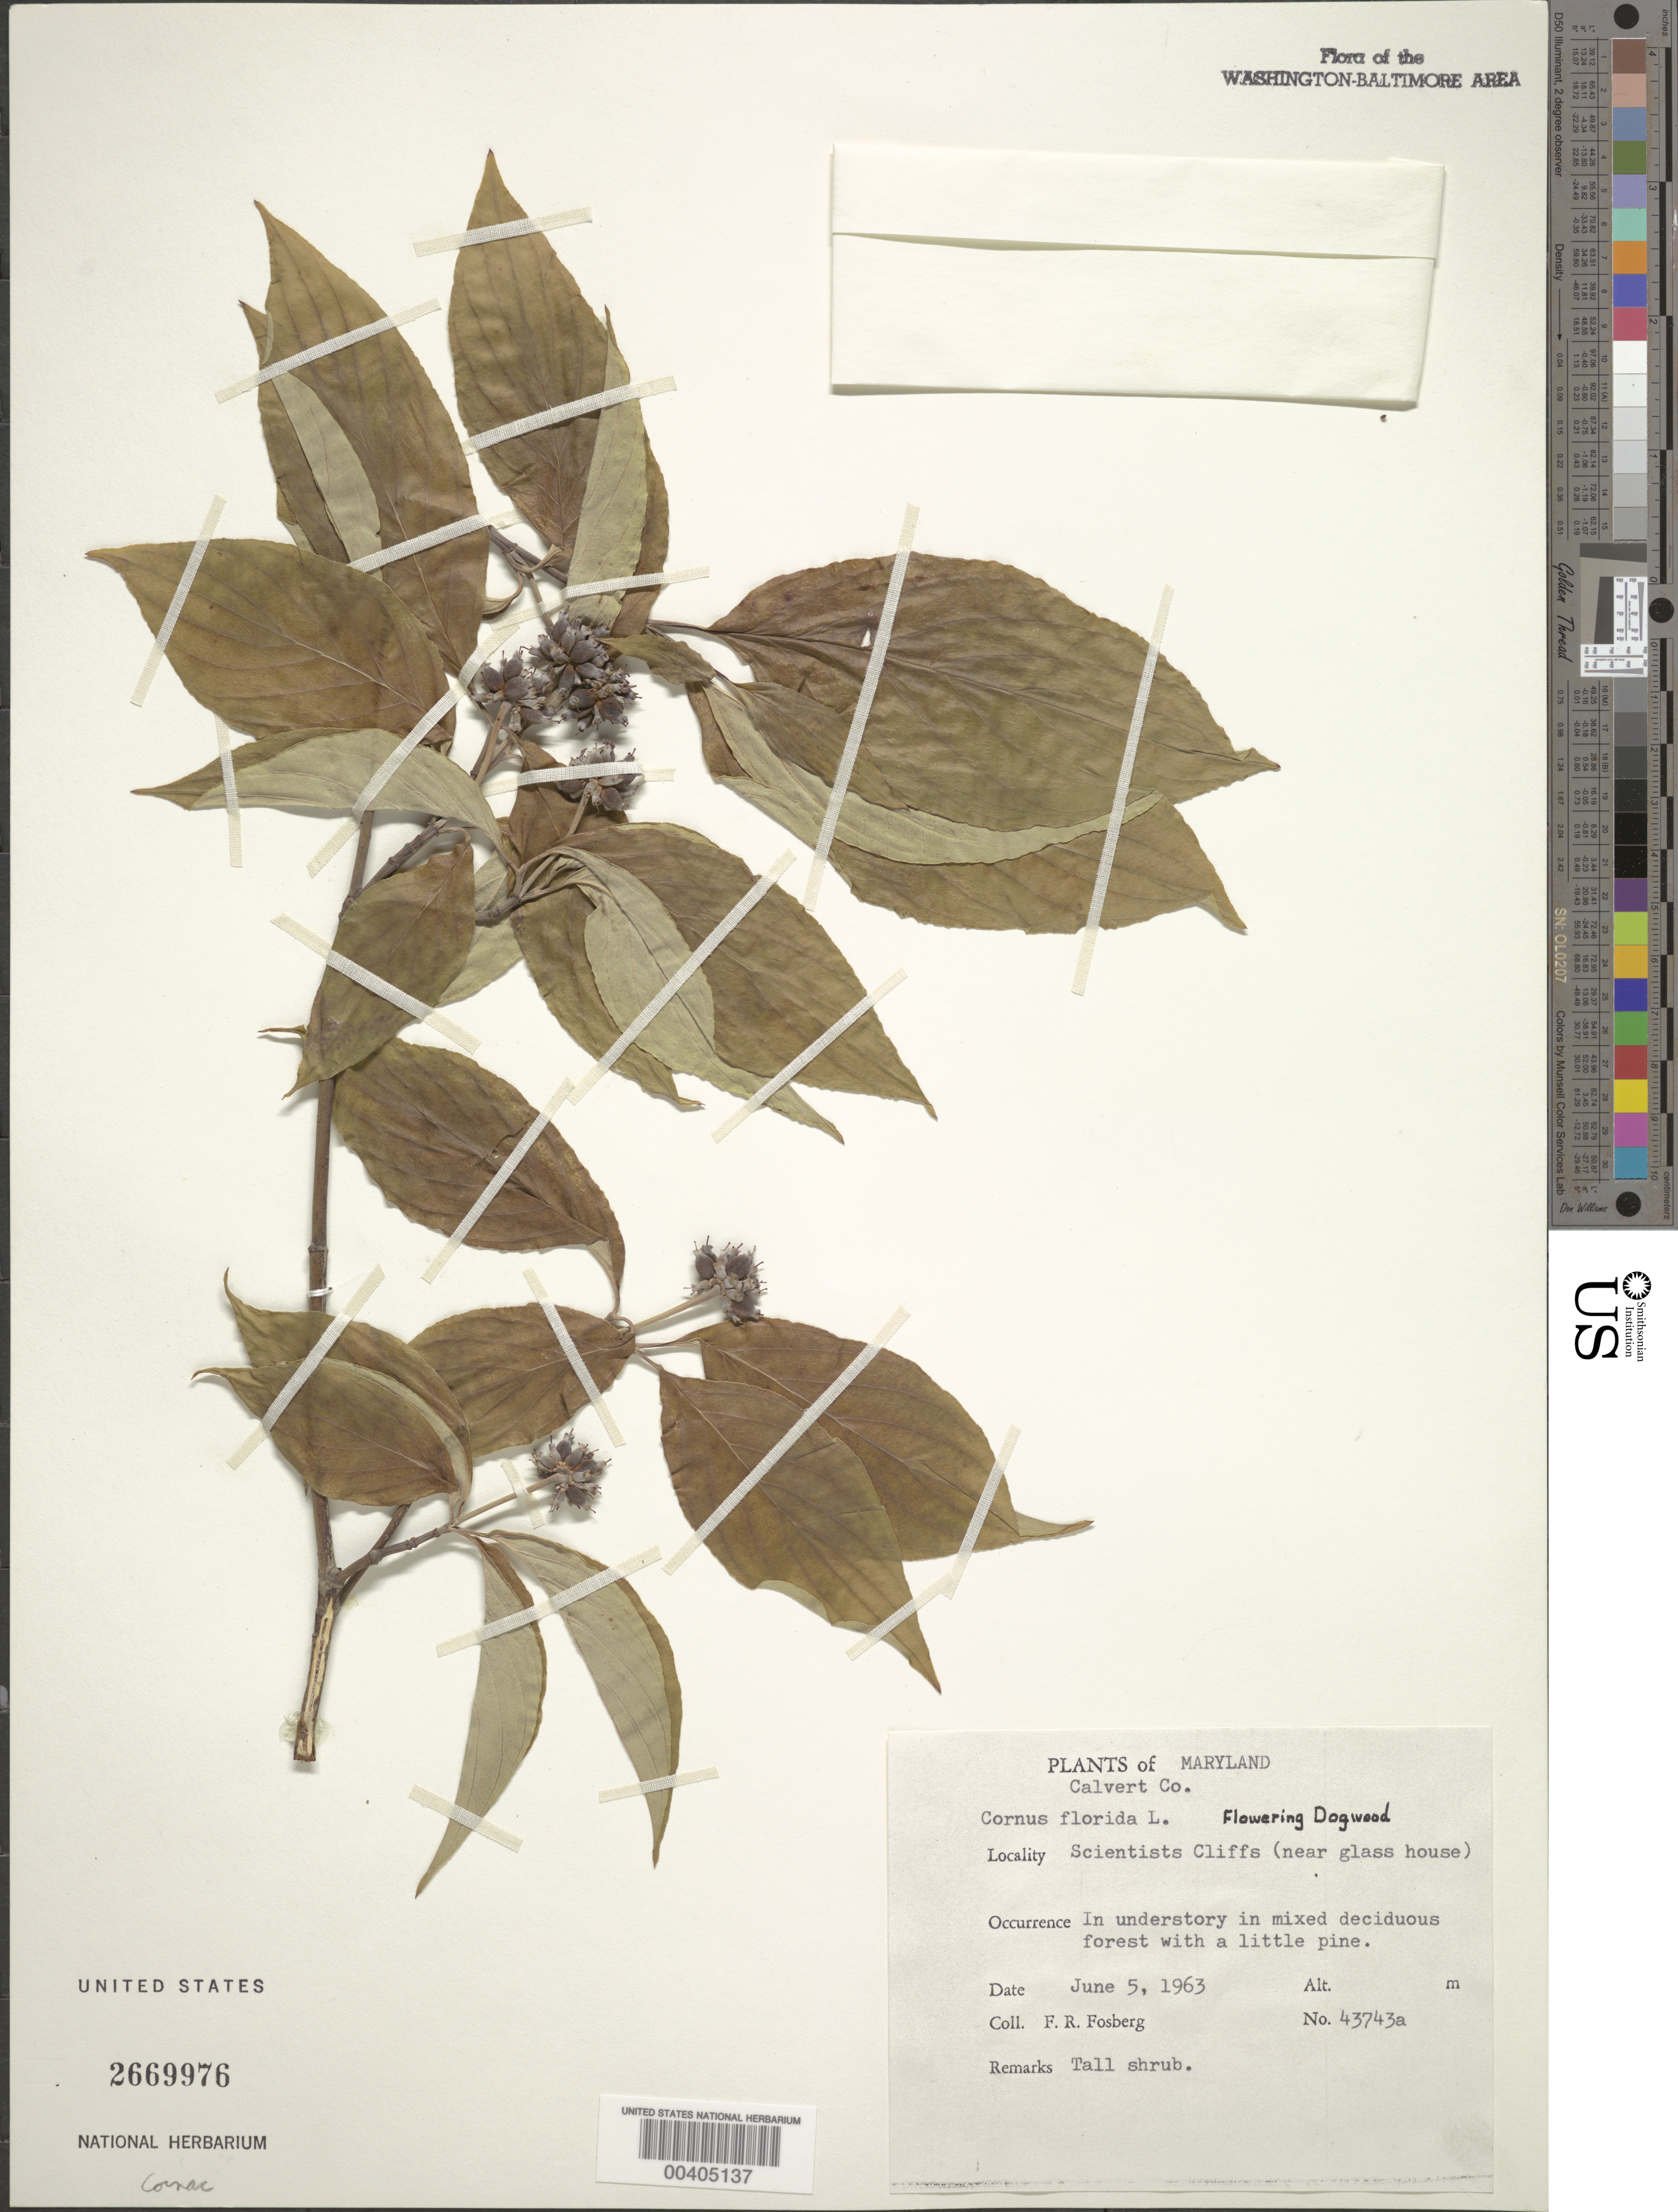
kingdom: Plantae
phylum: Tracheophyta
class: Magnoliopsida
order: Cornales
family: Cornaceae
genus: Cornus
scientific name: Cornus florida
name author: L.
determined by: Leonard, Emery C., (US)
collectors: F. R. Fosberg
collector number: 43743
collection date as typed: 05 Jun 1963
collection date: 1963-06-05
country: United States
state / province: Maryland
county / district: Calvert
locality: Scientist's Cliff, near Glass House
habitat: In understory in mixed deciduous forest with a little pine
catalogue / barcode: US 2669976